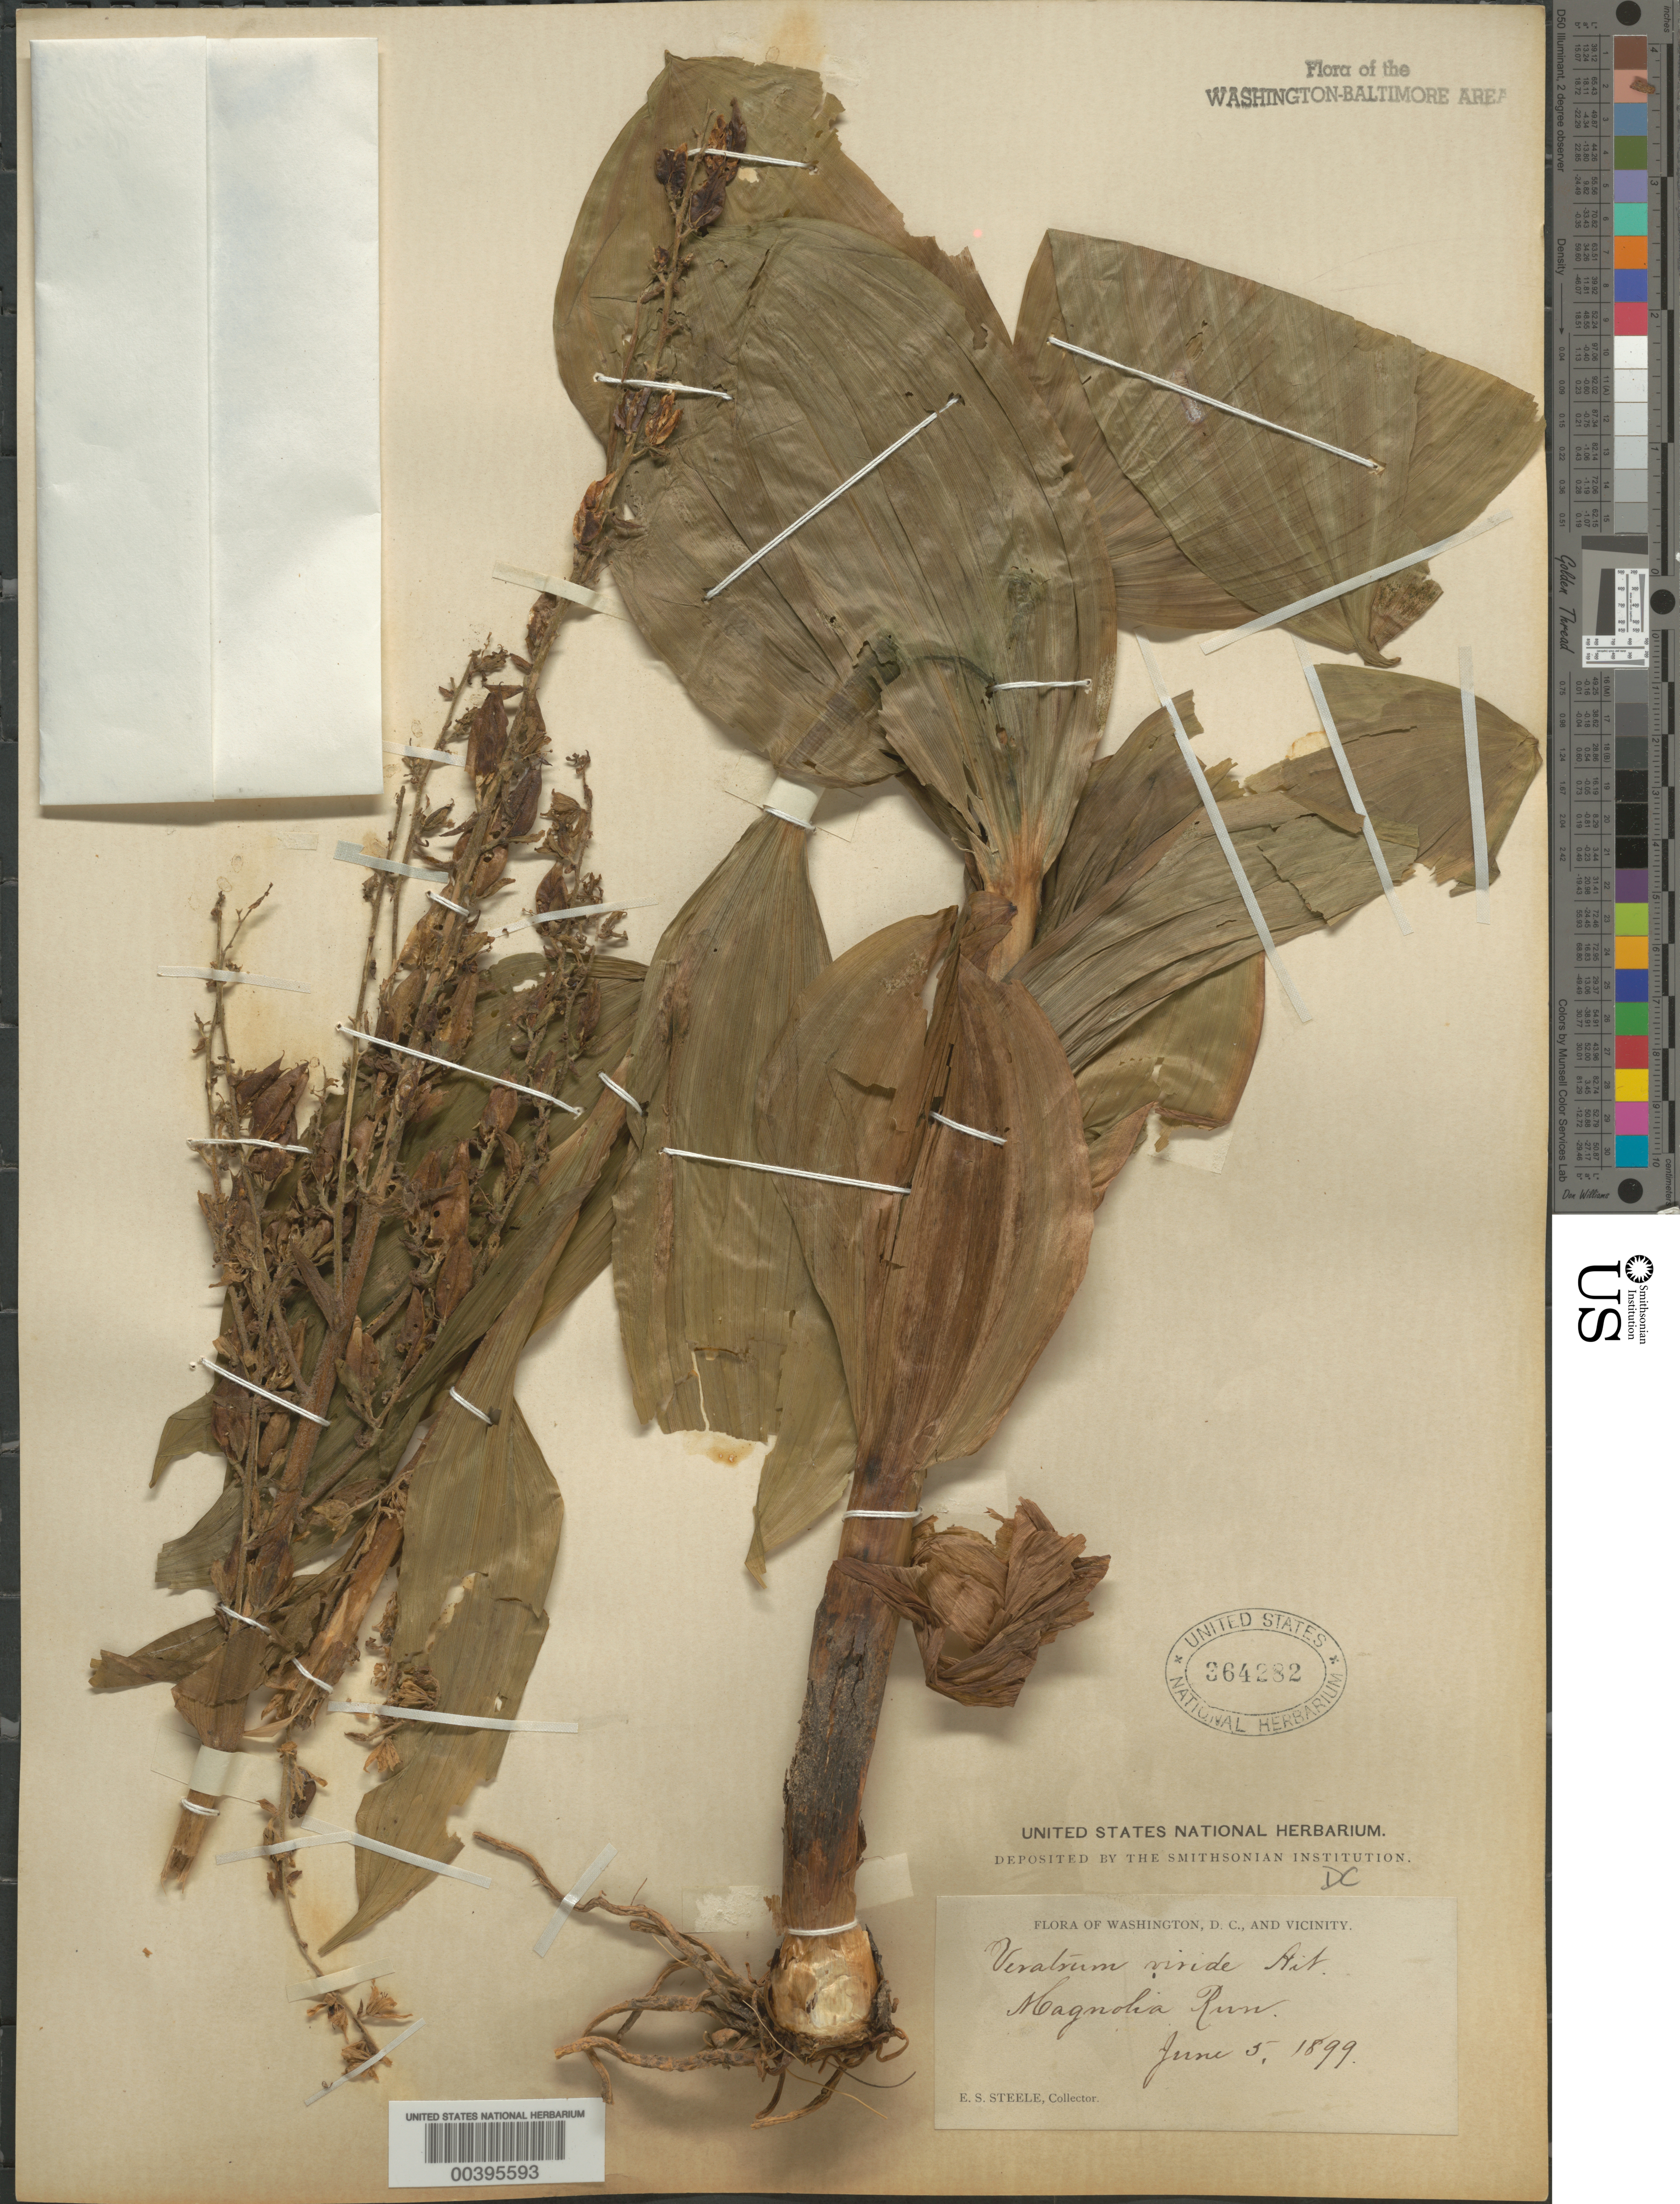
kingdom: Plantae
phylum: Tracheophyta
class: Liliopsida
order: Liliales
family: Melanthiaceae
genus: Veratrum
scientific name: Veratrum viride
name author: Aiton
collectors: E. Steele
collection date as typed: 05 Jun 1899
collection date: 1899-06-05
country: United States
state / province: District of Columbia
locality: Magnolia Run Rock Creek Park and vicinity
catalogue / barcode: US 364282